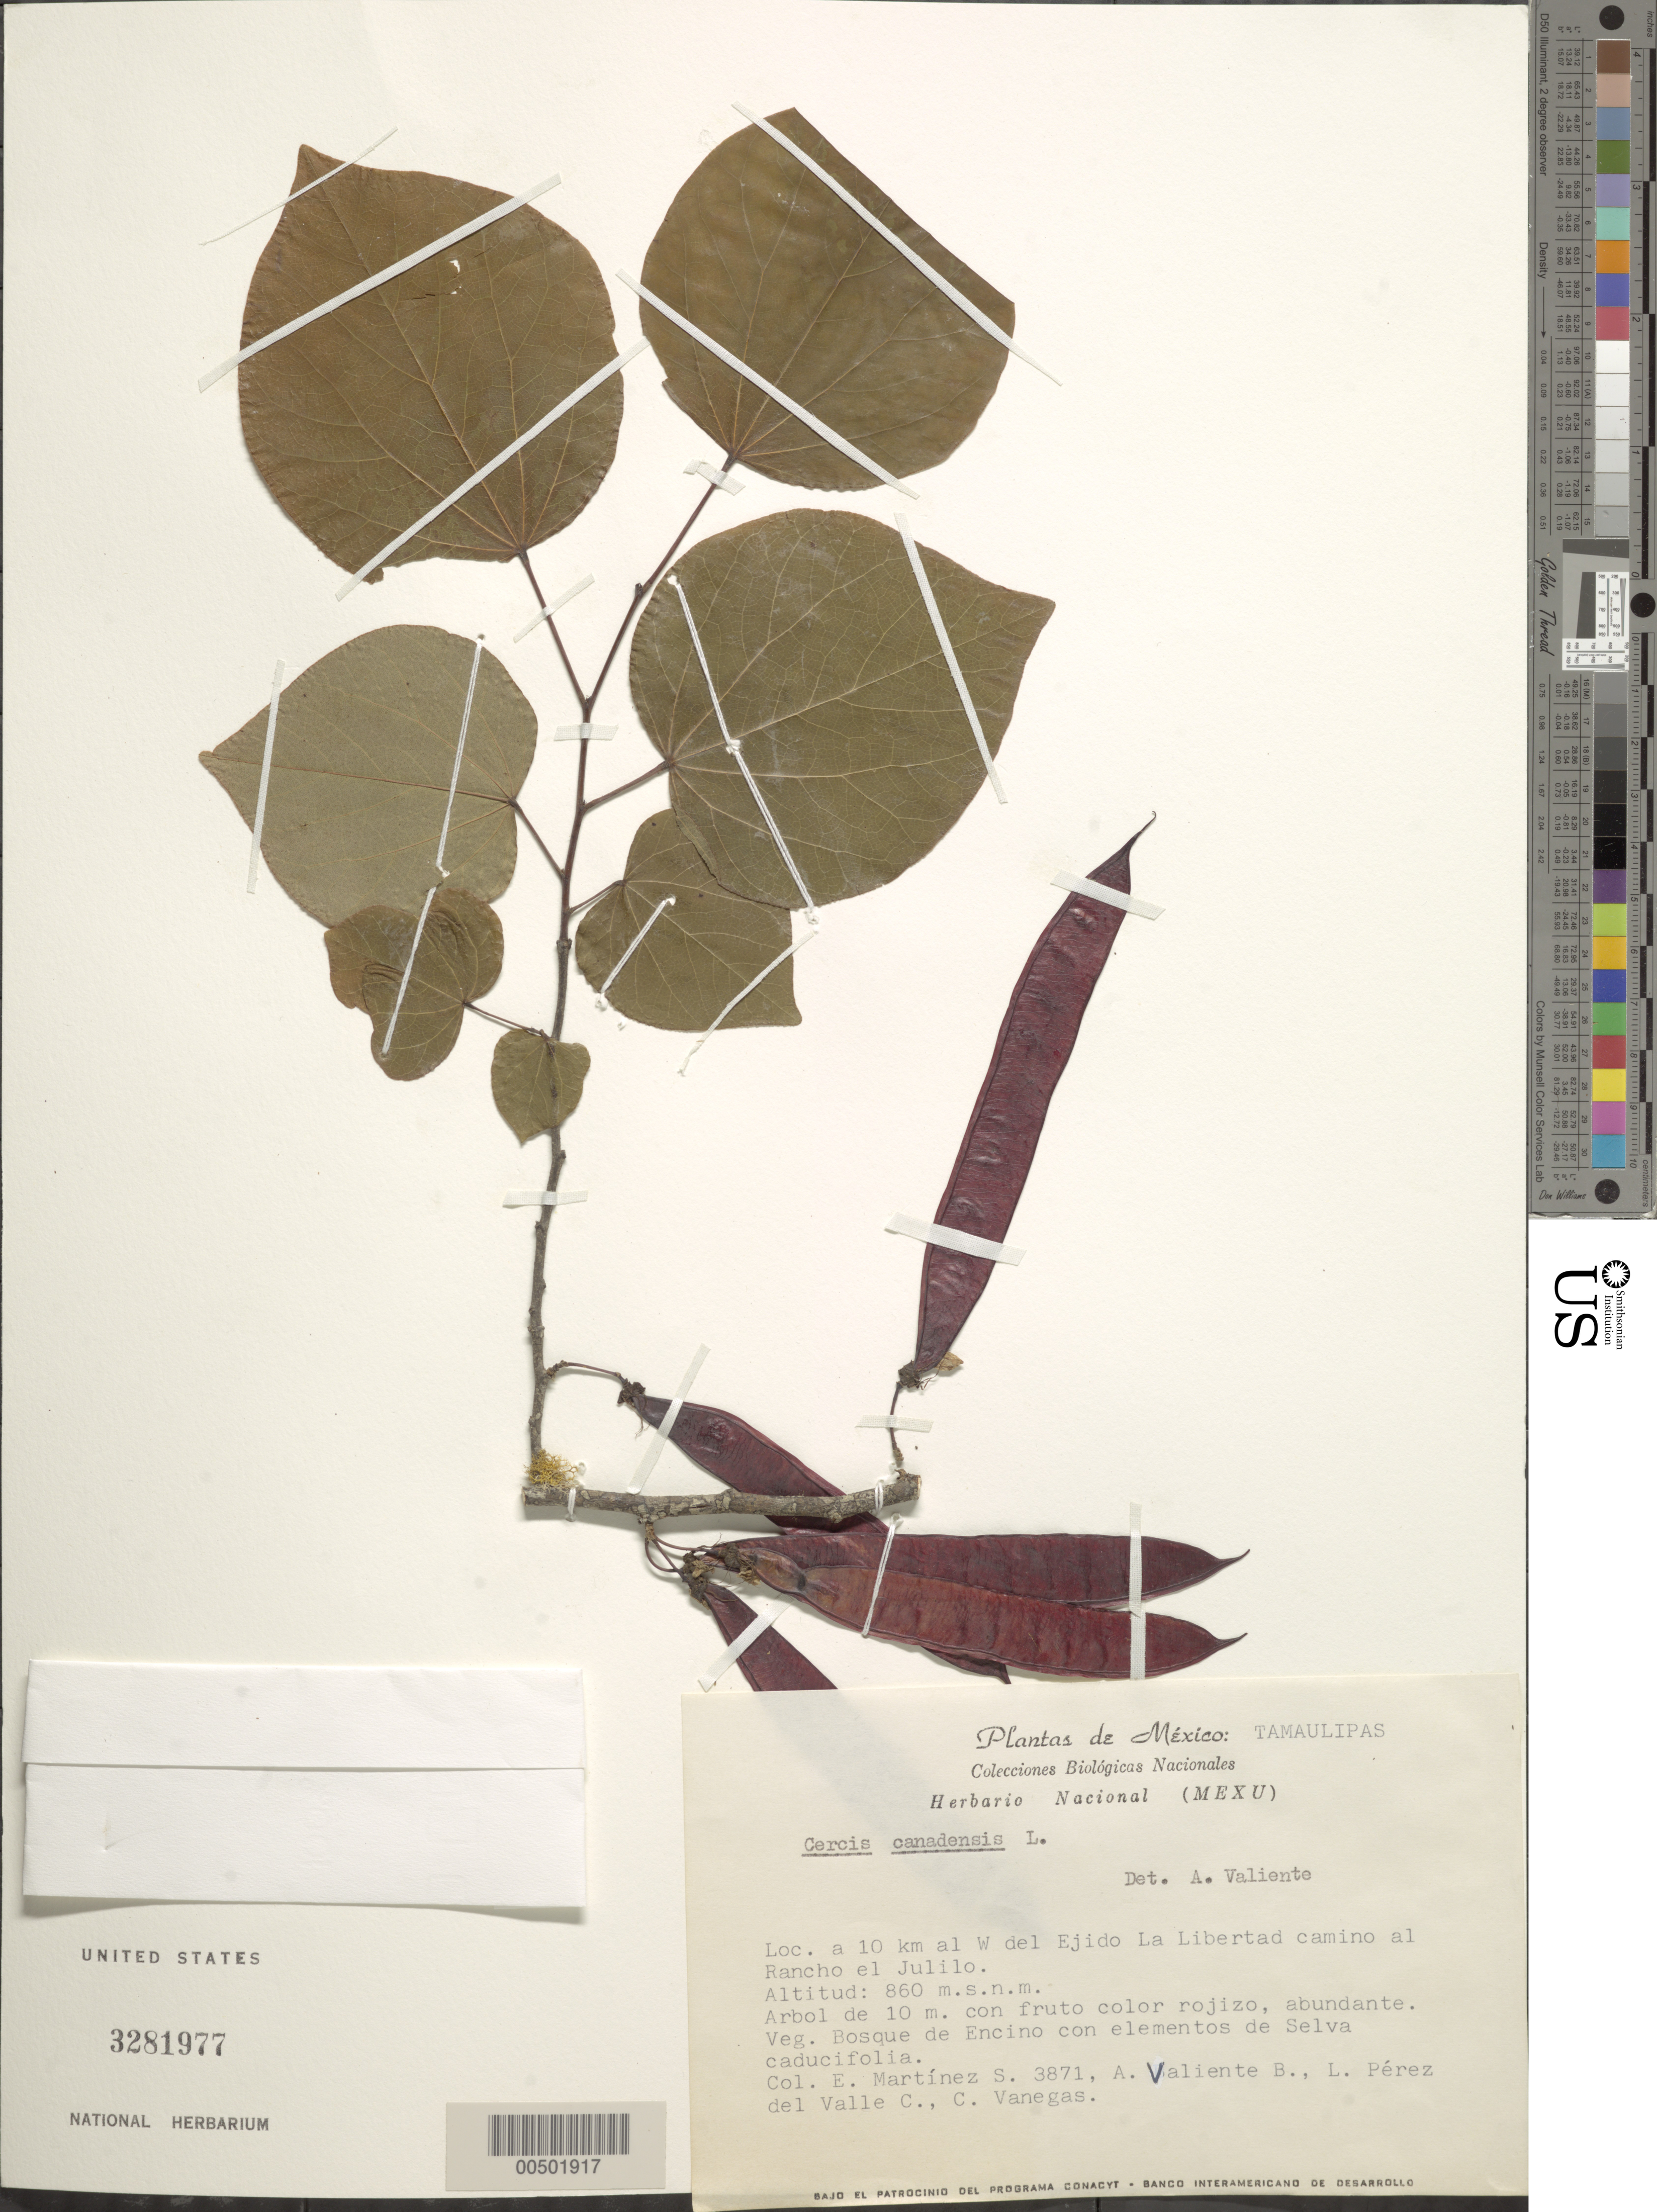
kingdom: Plantae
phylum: Tracheophyta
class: Magnoliopsida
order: Fabales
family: Fabaceae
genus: Cercis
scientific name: Cercis canadensis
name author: L.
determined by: Valiente, A.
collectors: E. Martínez Soto, A. Valiente B., L. Perez del Valle C. & C. Vanegas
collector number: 3871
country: Mexico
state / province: Tamaulipas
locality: A 10 km al W del Ejido La Libertad camino al Rancho El Julilo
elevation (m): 860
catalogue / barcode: US 3281977